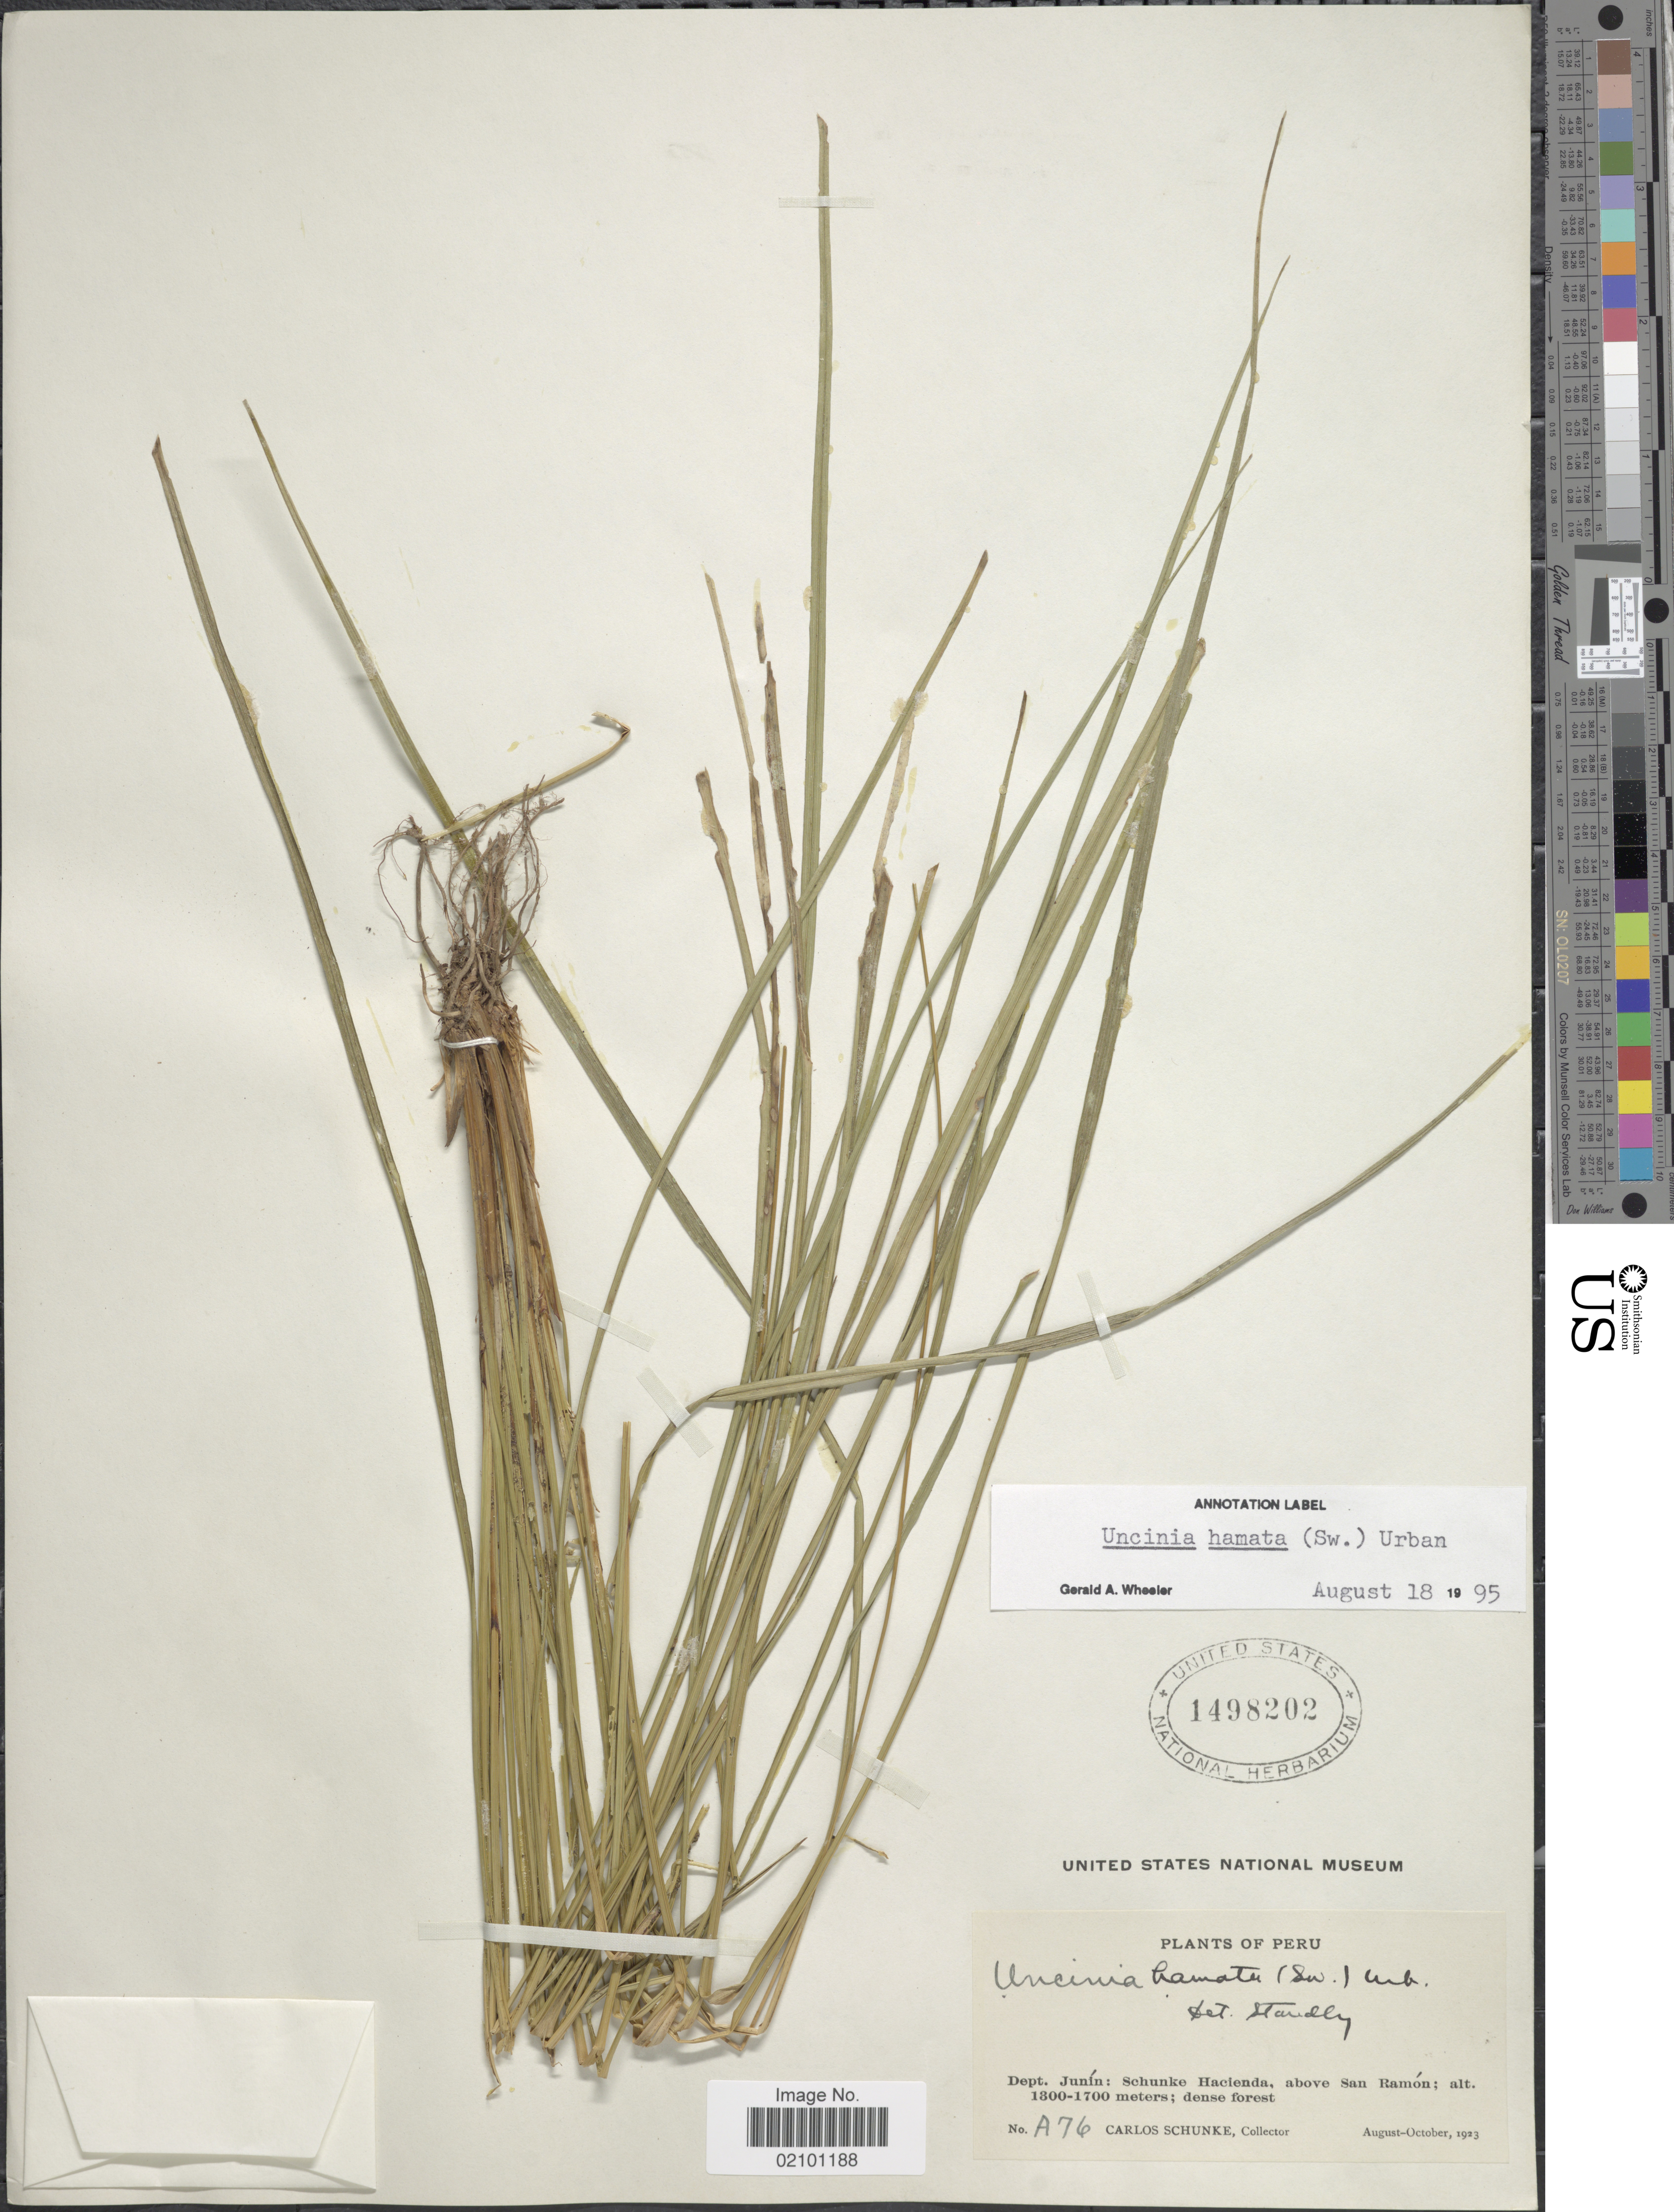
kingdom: Plantae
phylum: Tracheophyta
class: Liliopsida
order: Poales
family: Cyperaceae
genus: Carex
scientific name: Carex hamata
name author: Sw.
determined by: Strong, M. T., (US), Smithsonian Institution - National Museum of Natural History (UNITED STATES)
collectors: C. Schunke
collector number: A76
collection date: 1923-08/1923-10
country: Peru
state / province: Junín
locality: Schunke Hacienda, above San Ramon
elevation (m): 1300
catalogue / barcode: US 1498202